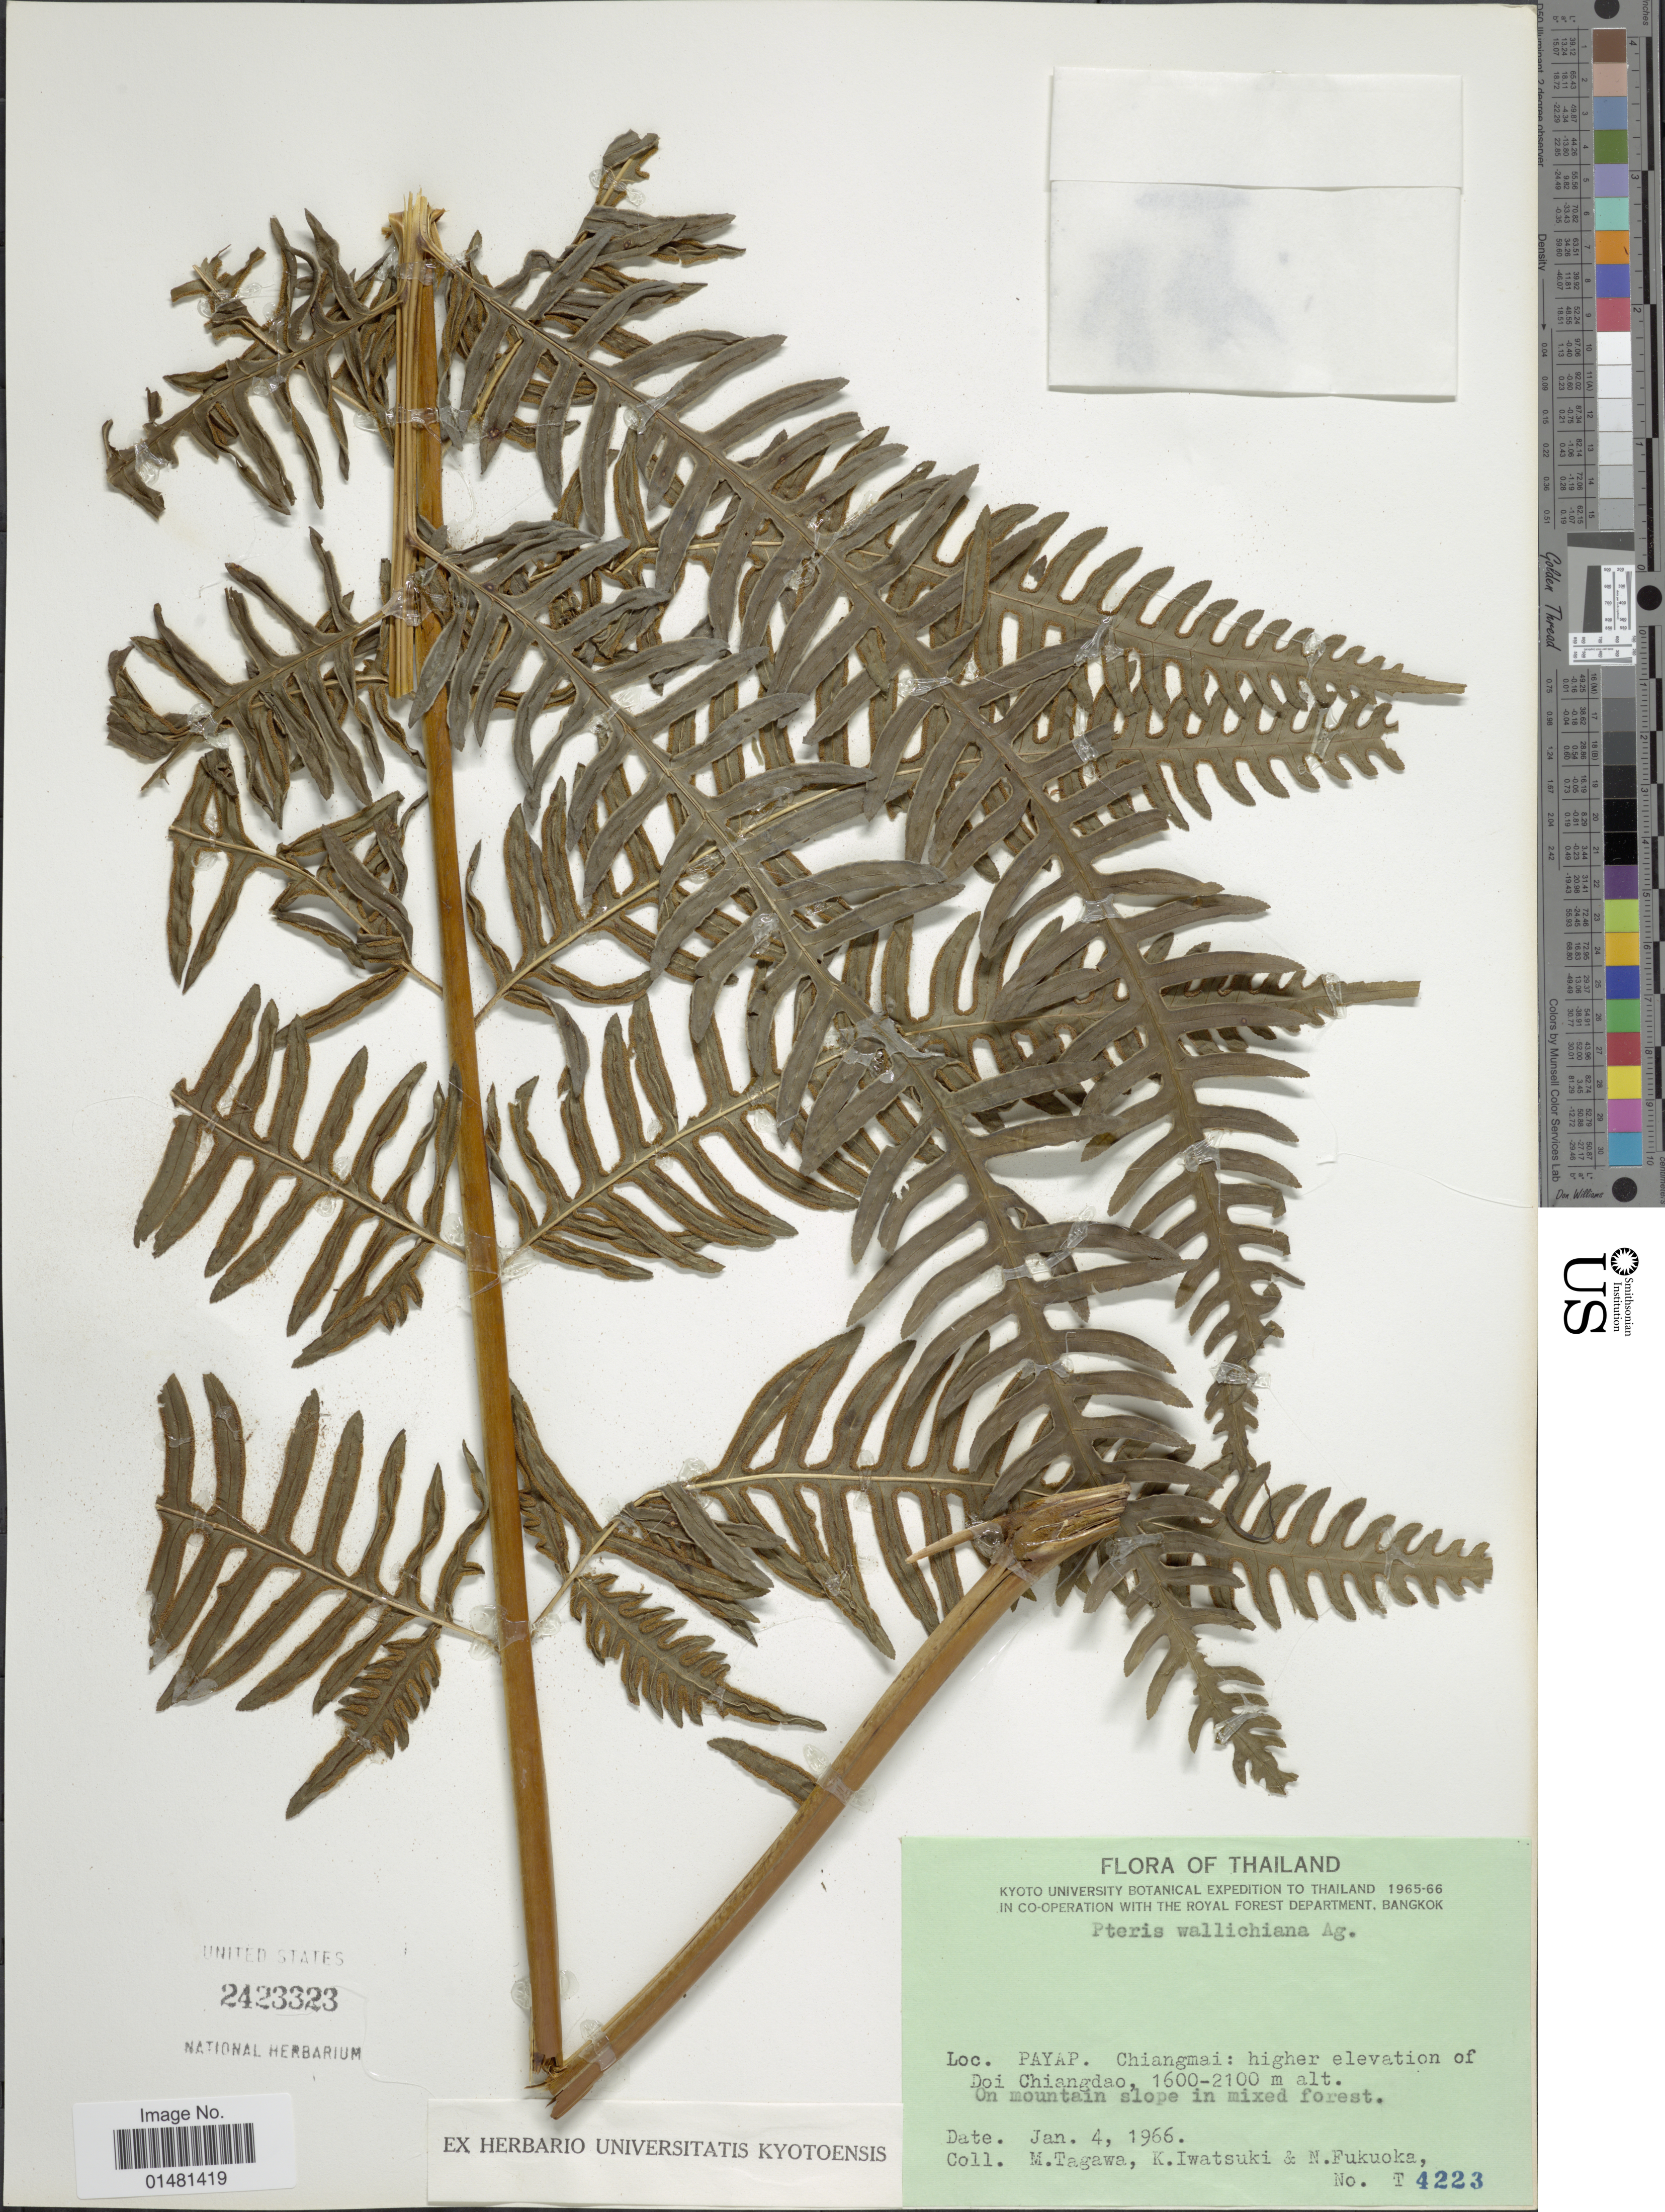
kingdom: Plantae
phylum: Tracheophyta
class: Polypodiopsida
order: Polypodiales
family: Pteridaceae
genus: Pteris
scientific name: Pteris wallichiana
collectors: M. Tagawa, K. Iwatsuki & N. Fukuoka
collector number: T 4223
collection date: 1966-01-04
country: Thailand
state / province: Chiang Mai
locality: Payap. Chiangmai: higher elevation of doi Chiangdao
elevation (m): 1600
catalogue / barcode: US 2423323